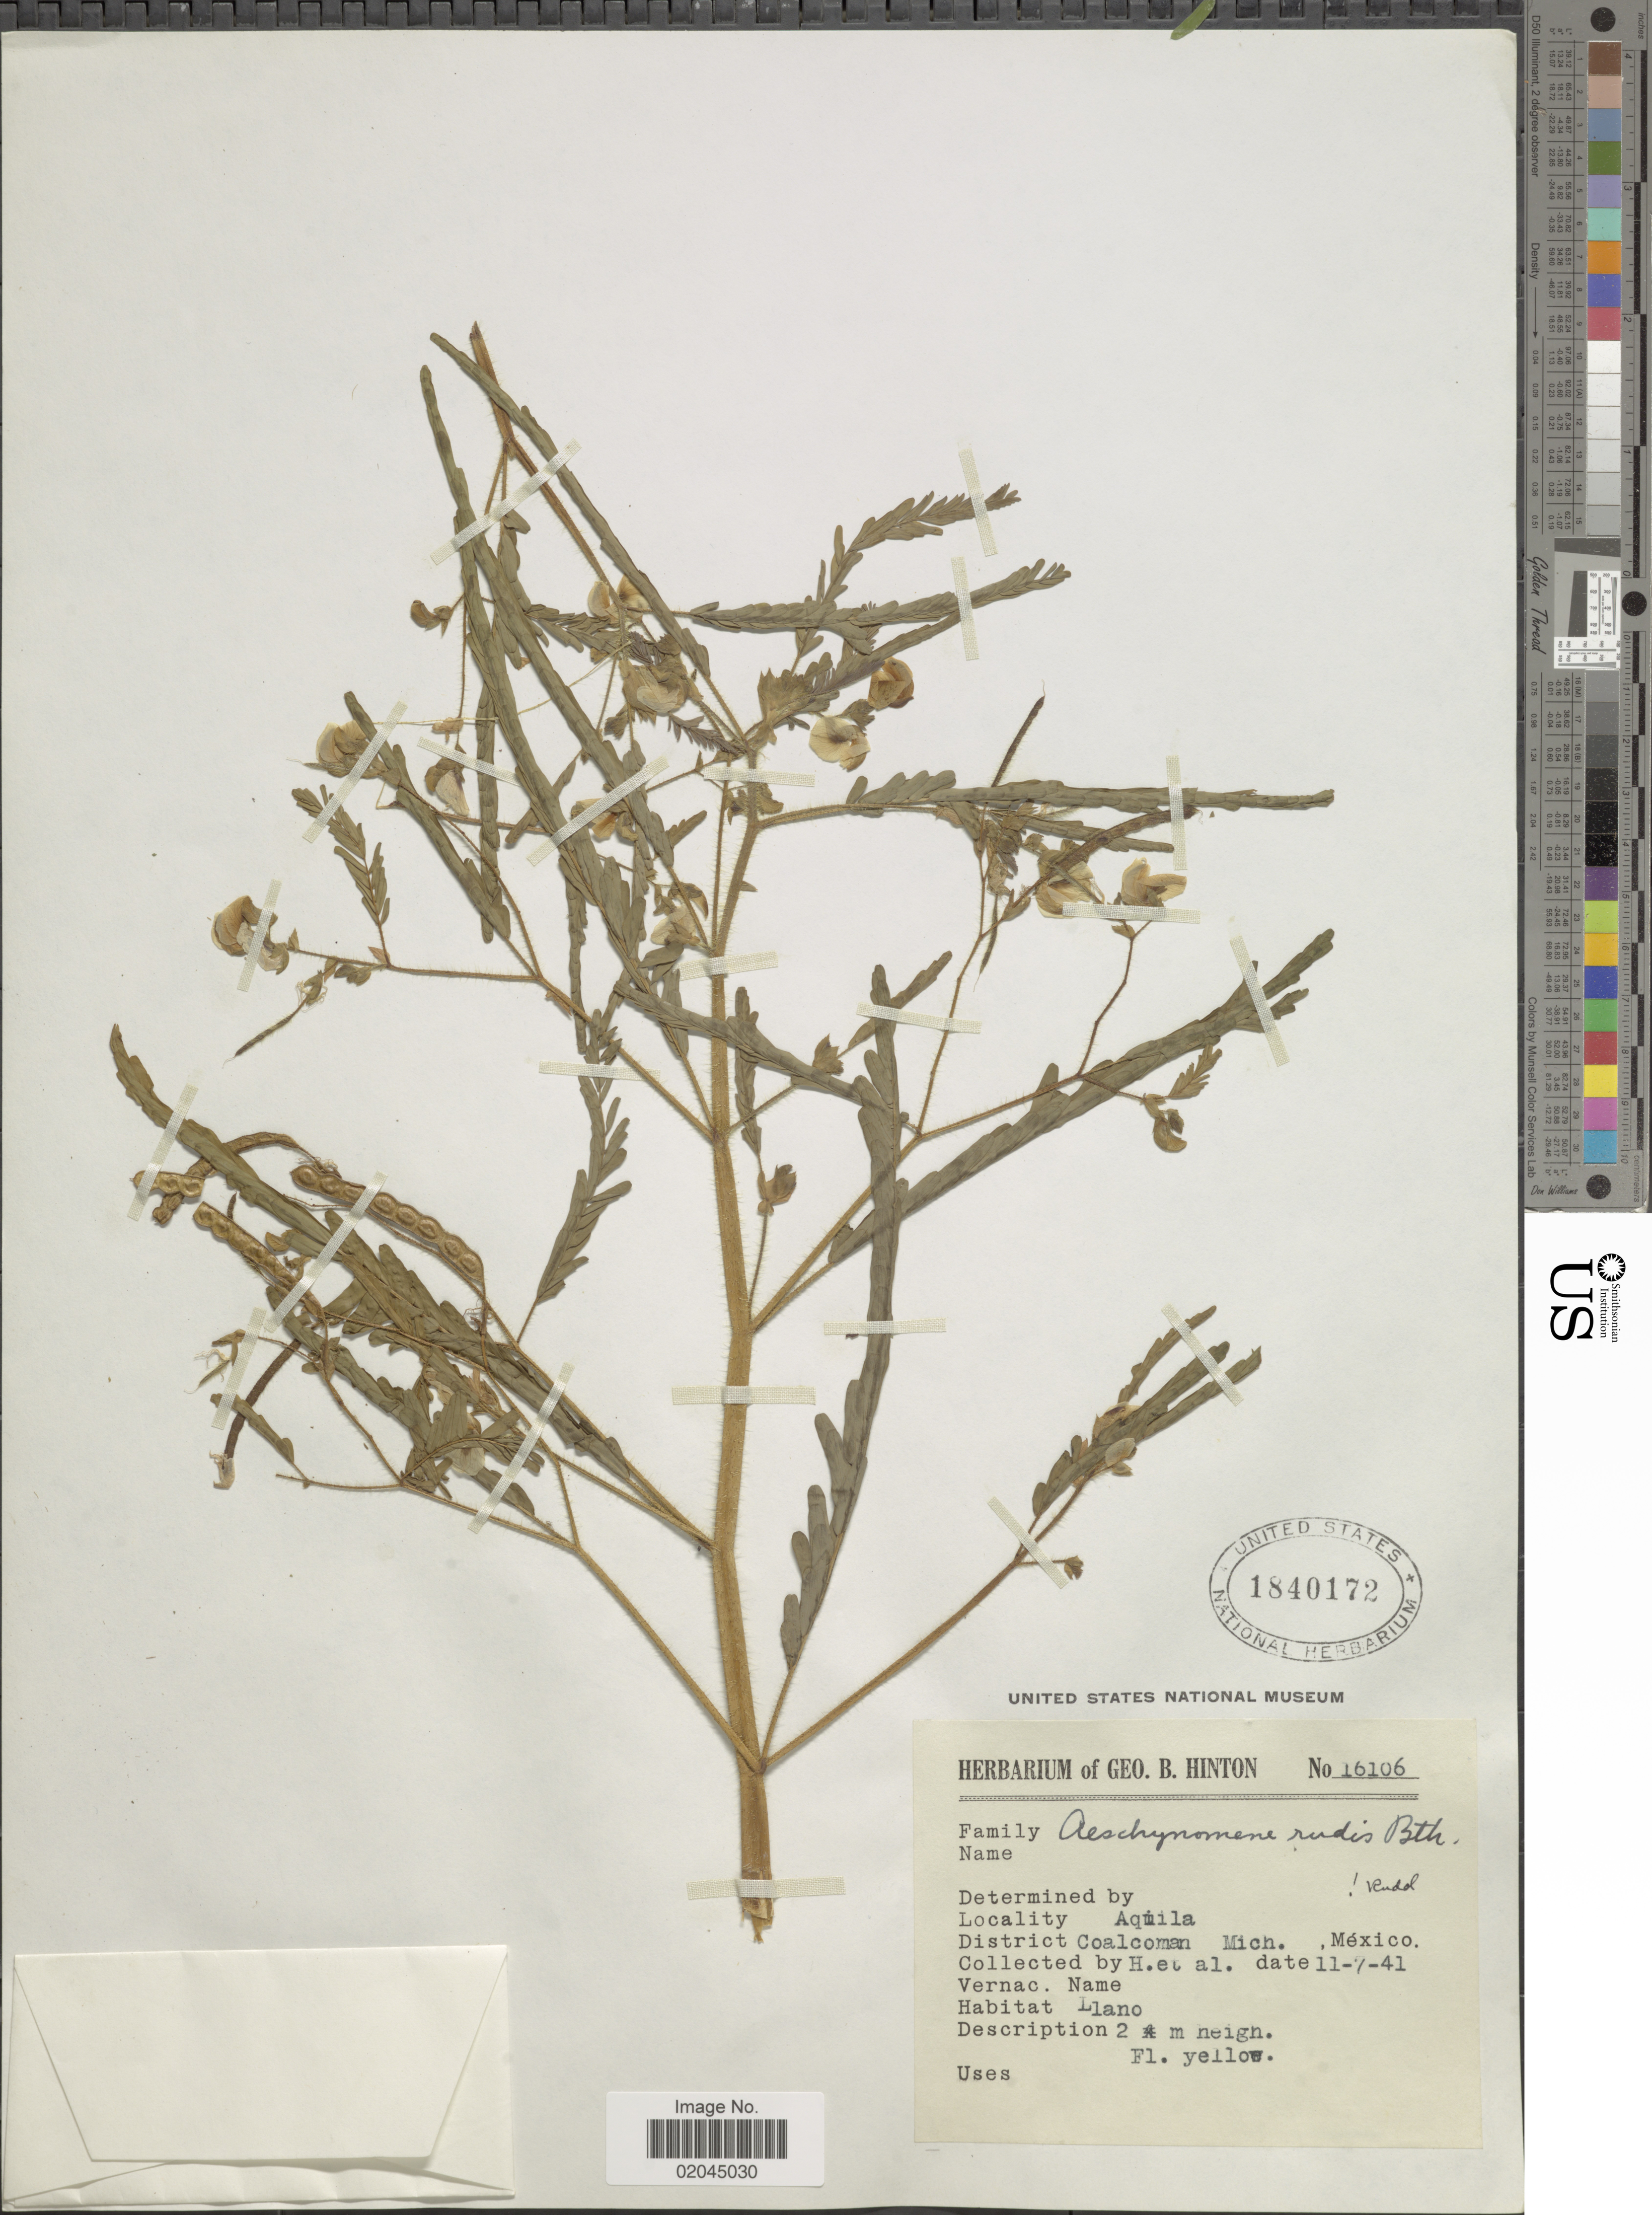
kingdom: Plantae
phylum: Tracheophyta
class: Magnoliopsida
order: Fabales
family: Fabaceae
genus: Aeschynomene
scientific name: Aeschynomene rudis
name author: Benth.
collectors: G. B. Hinton & et al.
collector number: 16106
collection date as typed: Transcribed d/m/y: 7/11/41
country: Mexico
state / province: Michoacán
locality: Aquilla, District Coalcoman, Mich., Mexico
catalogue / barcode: US 1840172